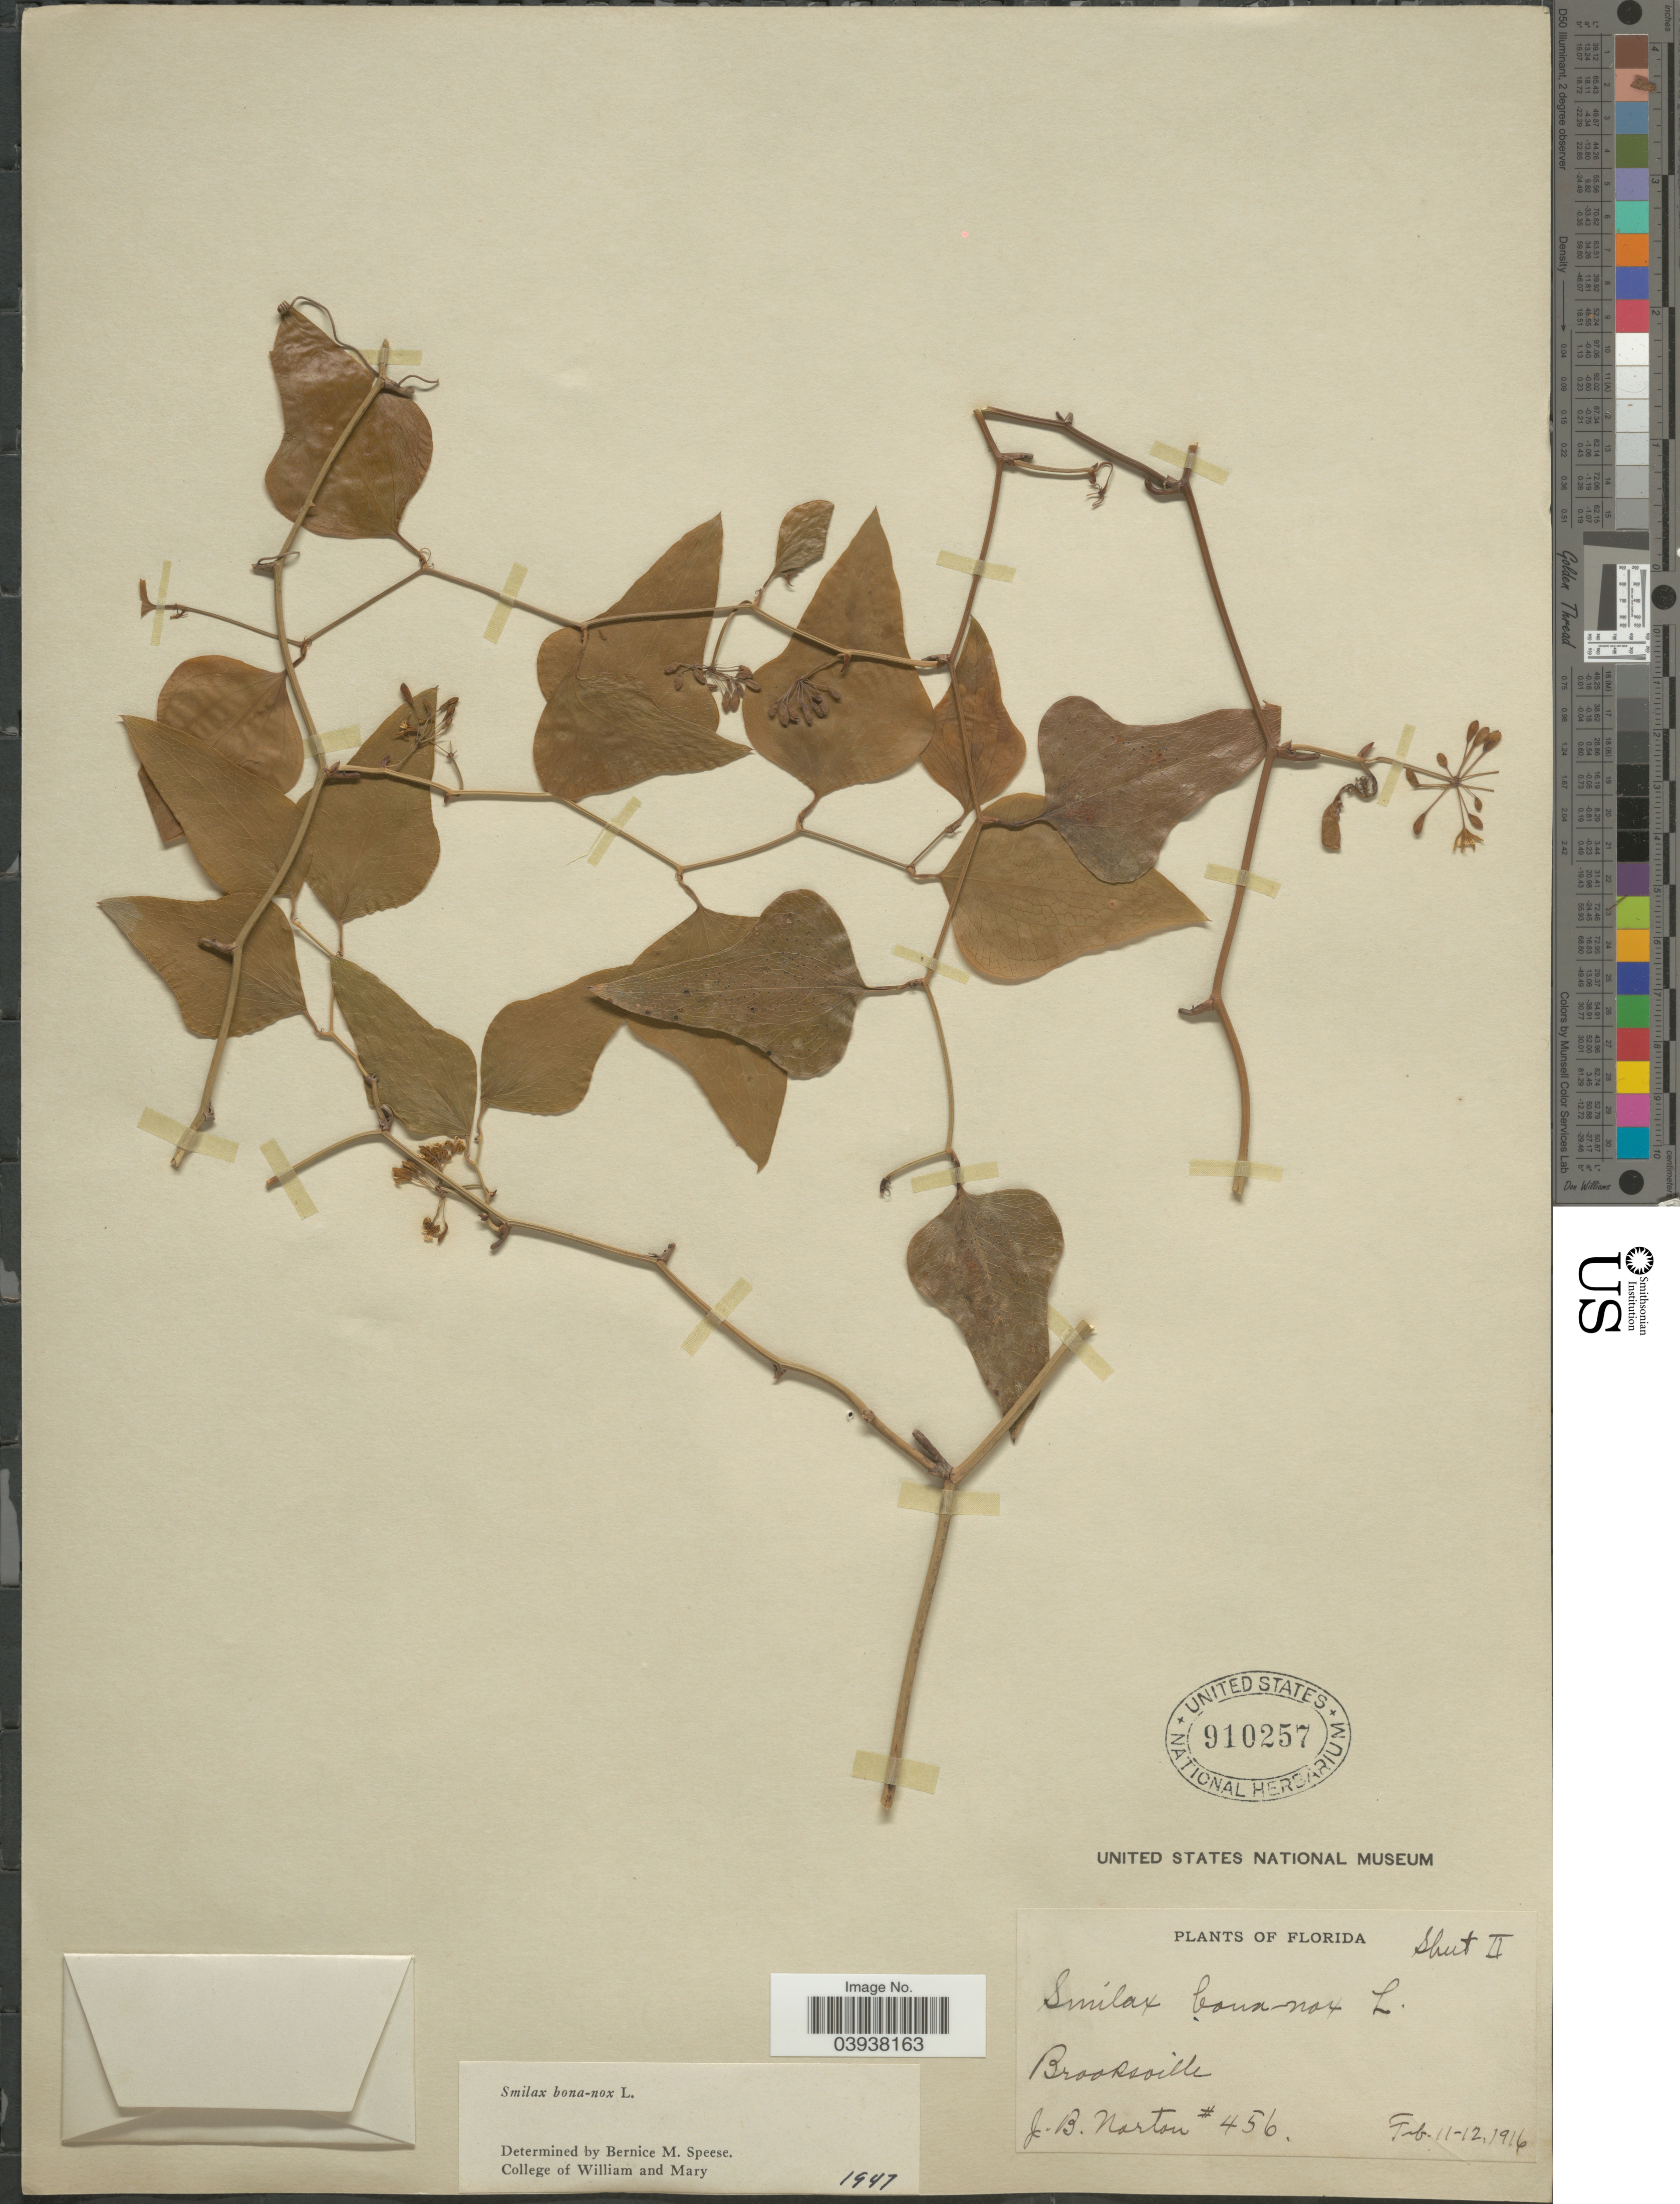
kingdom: Plantae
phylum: Tracheophyta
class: Liliopsida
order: Liliales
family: Smilacaceae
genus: Smilax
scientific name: Smilax bona-nox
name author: L.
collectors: J. B. Norton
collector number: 456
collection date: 1916-02-11/1916-02-12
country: United States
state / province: Florida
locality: Brooksville.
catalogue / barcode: US 910257